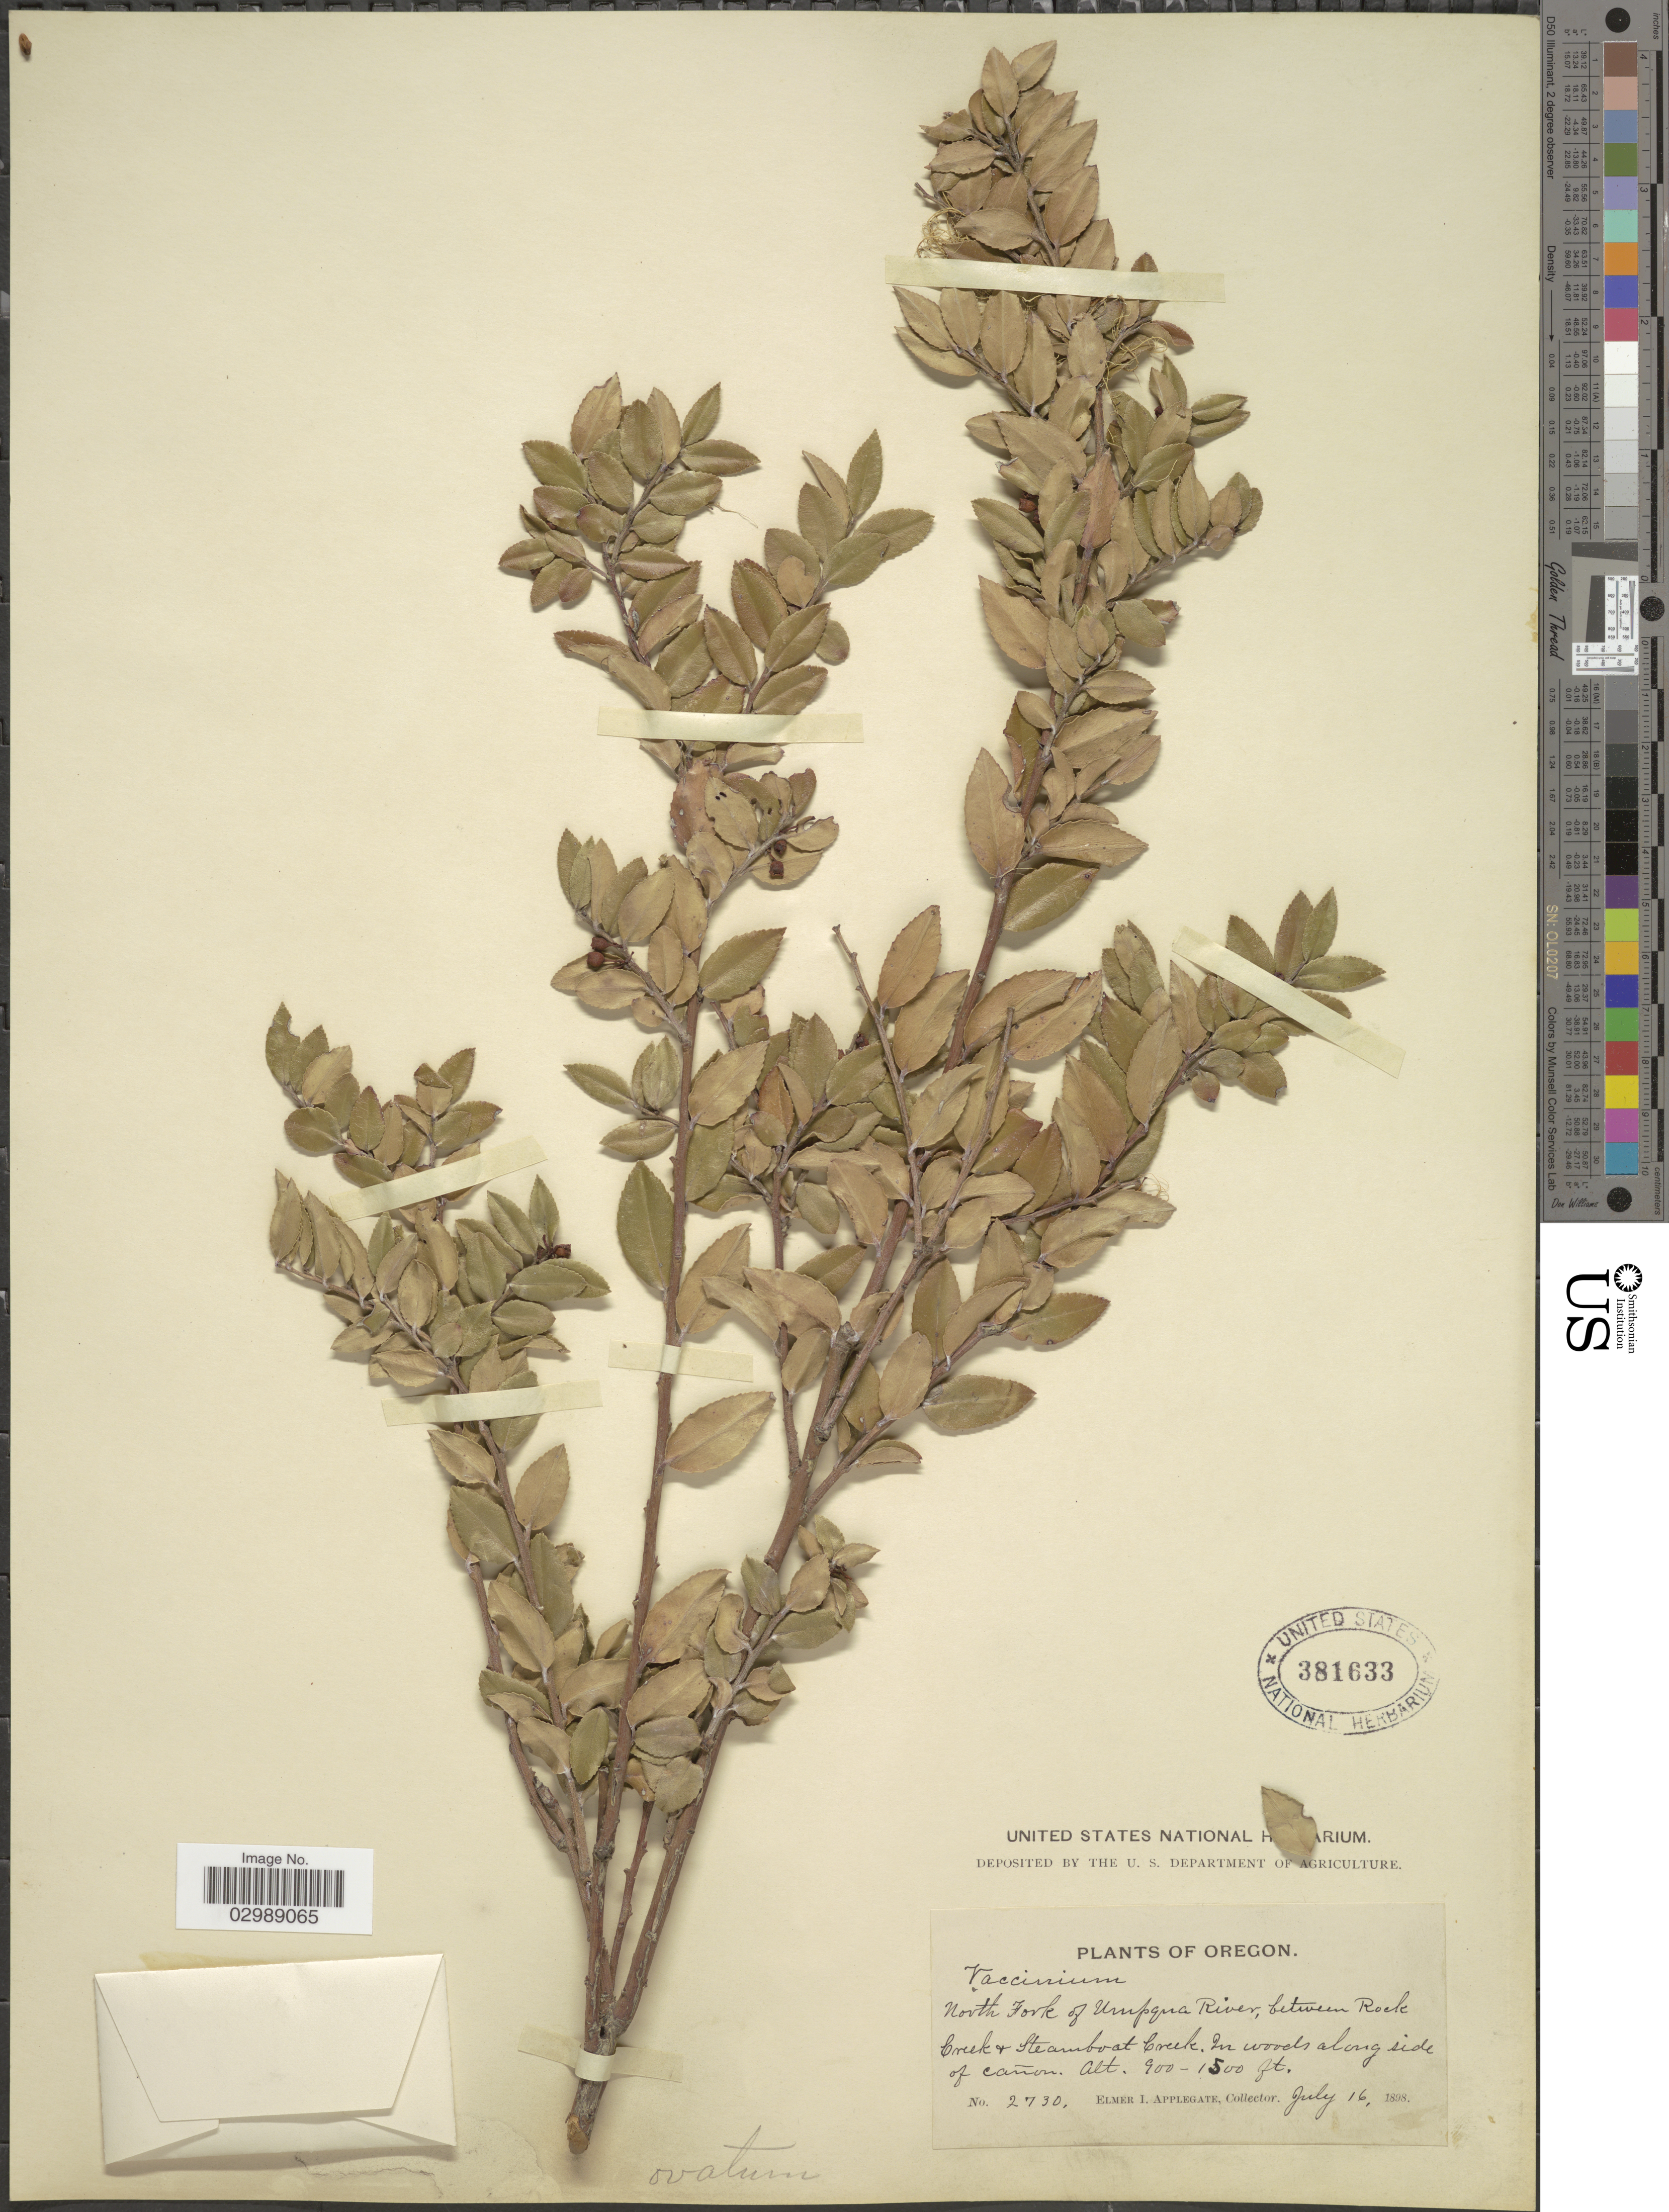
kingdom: Plantae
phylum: Tracheophyta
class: Magnoliopsida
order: Ericales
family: Ericaceae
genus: Vaccinium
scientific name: Vaccinium ovatum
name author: Pursh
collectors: E. I. Applegate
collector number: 2730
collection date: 1898-07-16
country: United States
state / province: Oregon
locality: North Fork of Umpqua River, between Rock Creek & Steamboat Creek. In woods along side of cañon.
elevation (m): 274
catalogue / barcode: US 381633